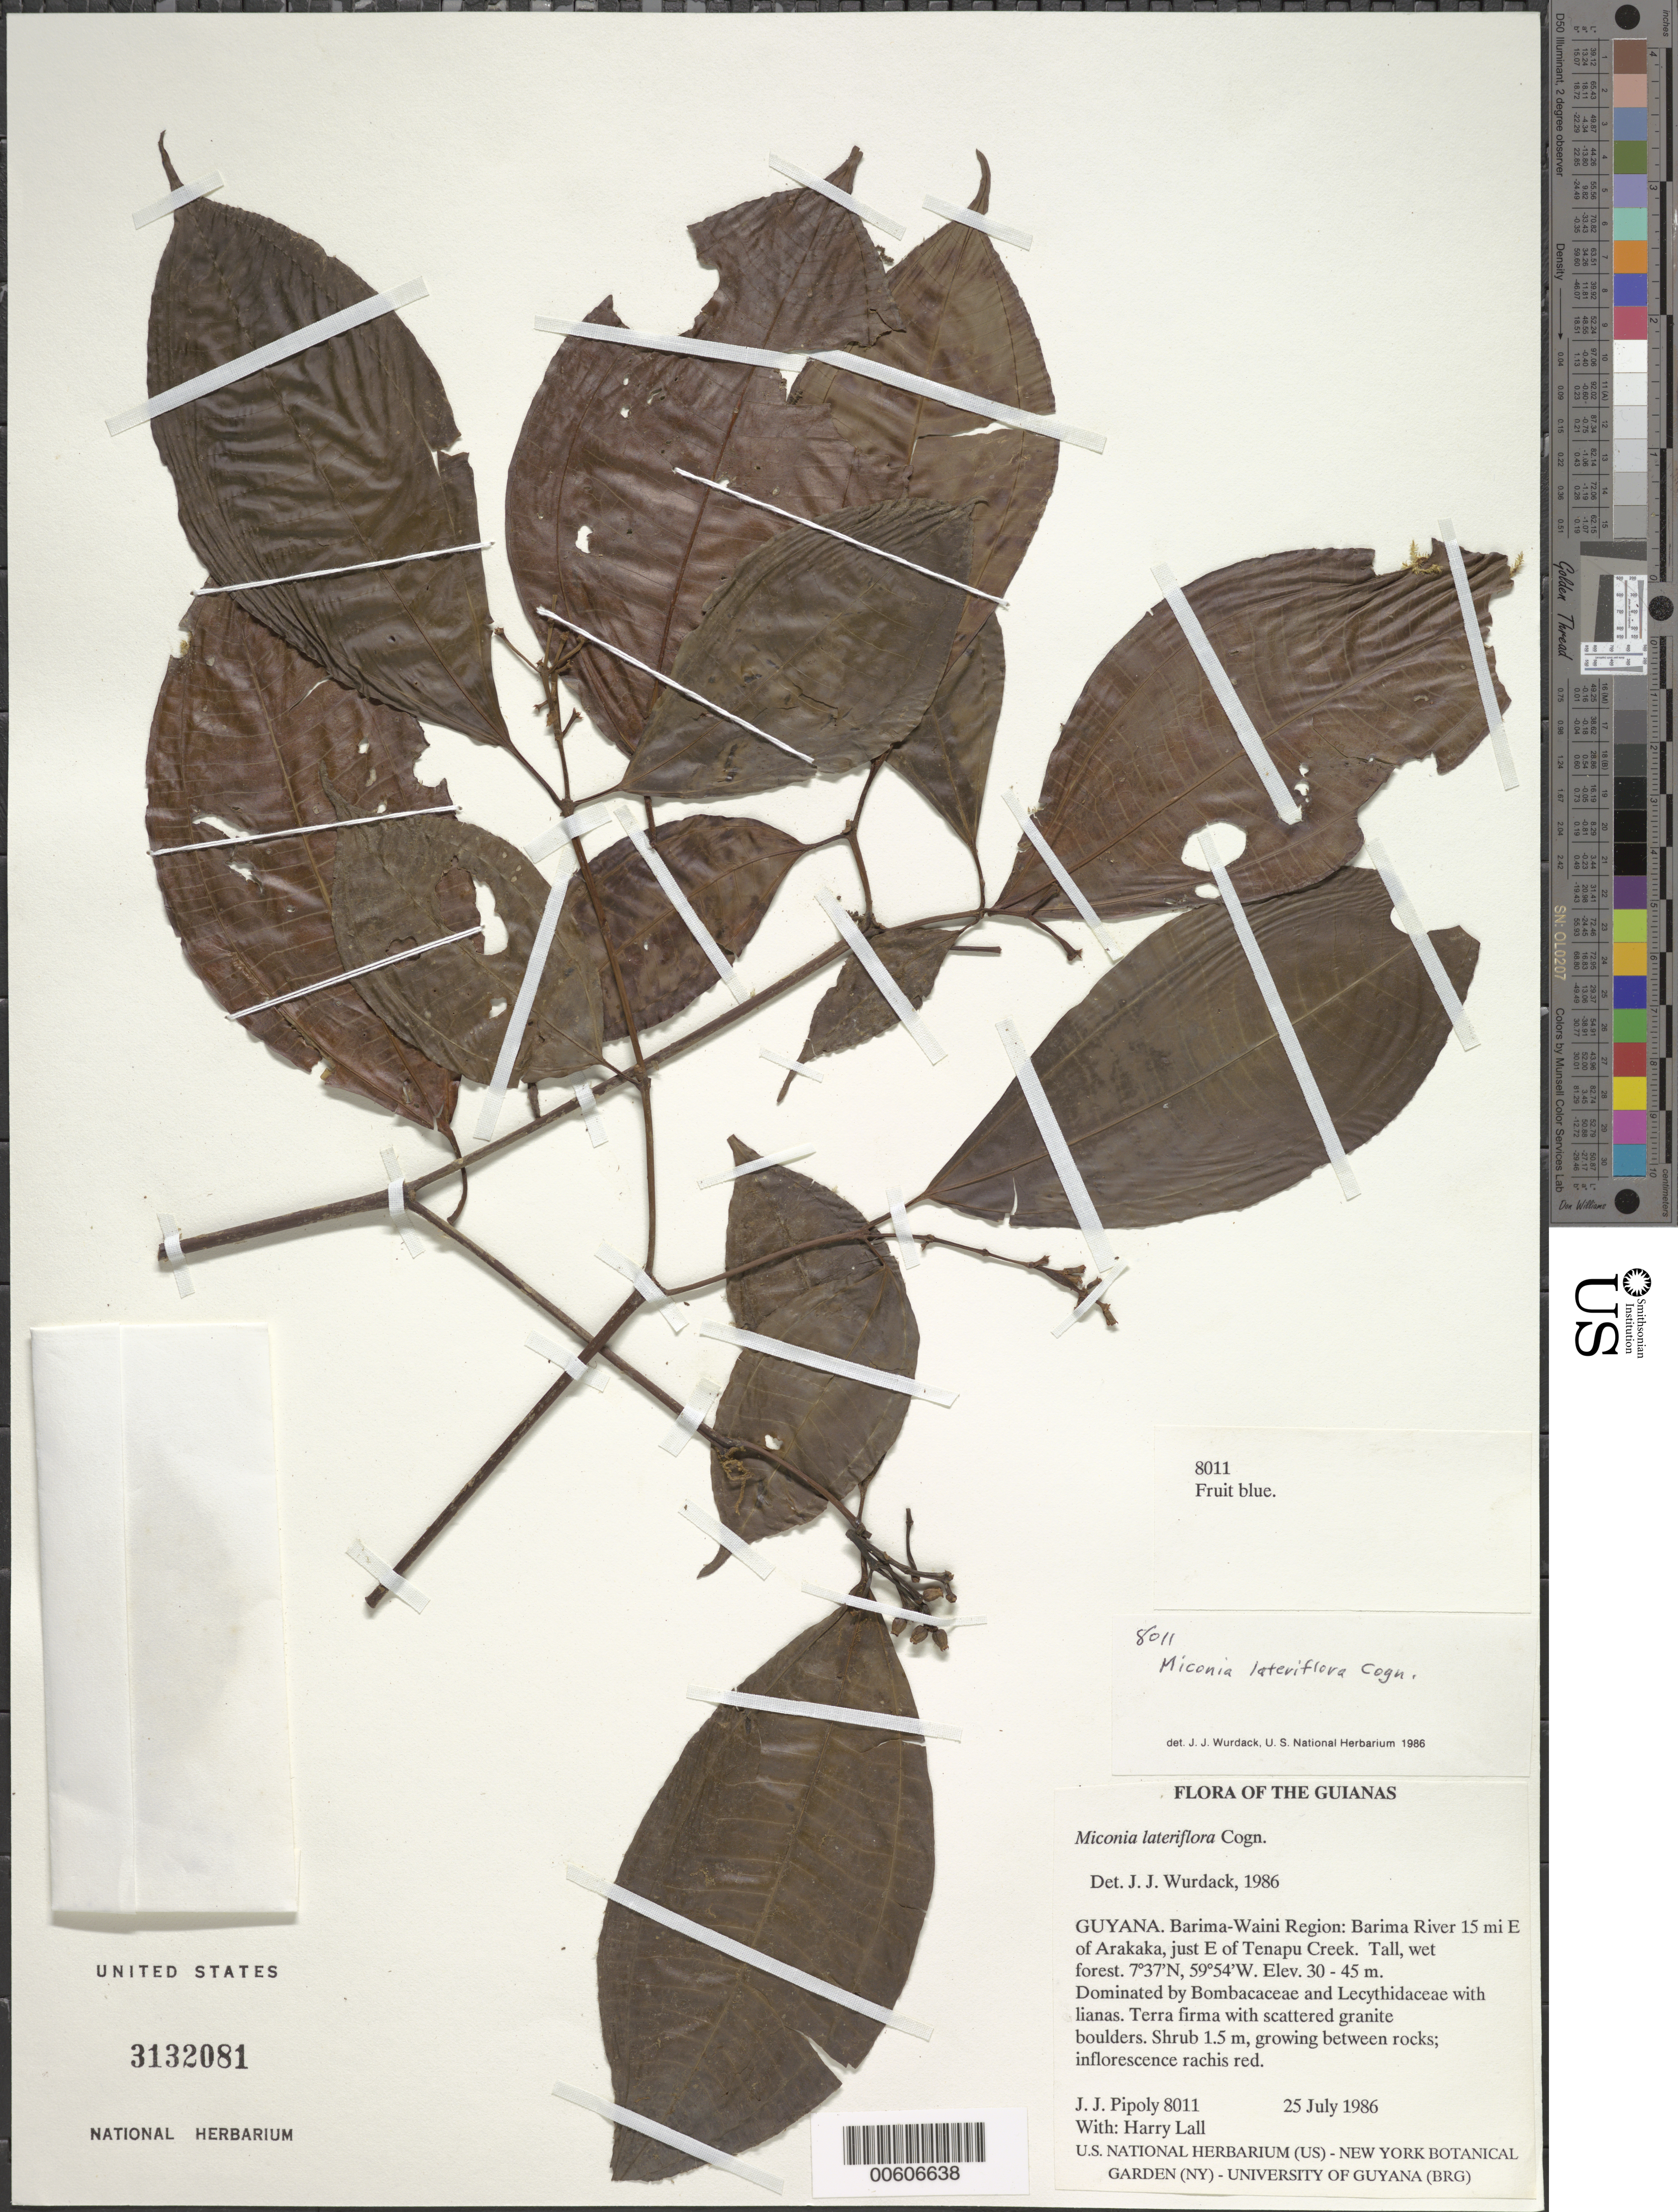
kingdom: Plantae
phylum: Tracheophyta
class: Magnoliopsida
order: Myrtales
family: Melastomataceae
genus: Miconia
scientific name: Miconia lateriflora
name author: Cogn.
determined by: Wurdack, John J., (US), US (UNITED STATES)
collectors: J. J. Pipoly & H. Lall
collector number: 8011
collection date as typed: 25 July 1986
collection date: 1986-07-25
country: Guyana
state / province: Barima-Waini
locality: Barima River 15 mi E of Arakaka, just E of Tenapu Creek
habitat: Tall, wet forest dominated by Bombacaceae and Lecythidaceae with lianas. Terra firma with scattered granite boulders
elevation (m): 30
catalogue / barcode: US 3132081